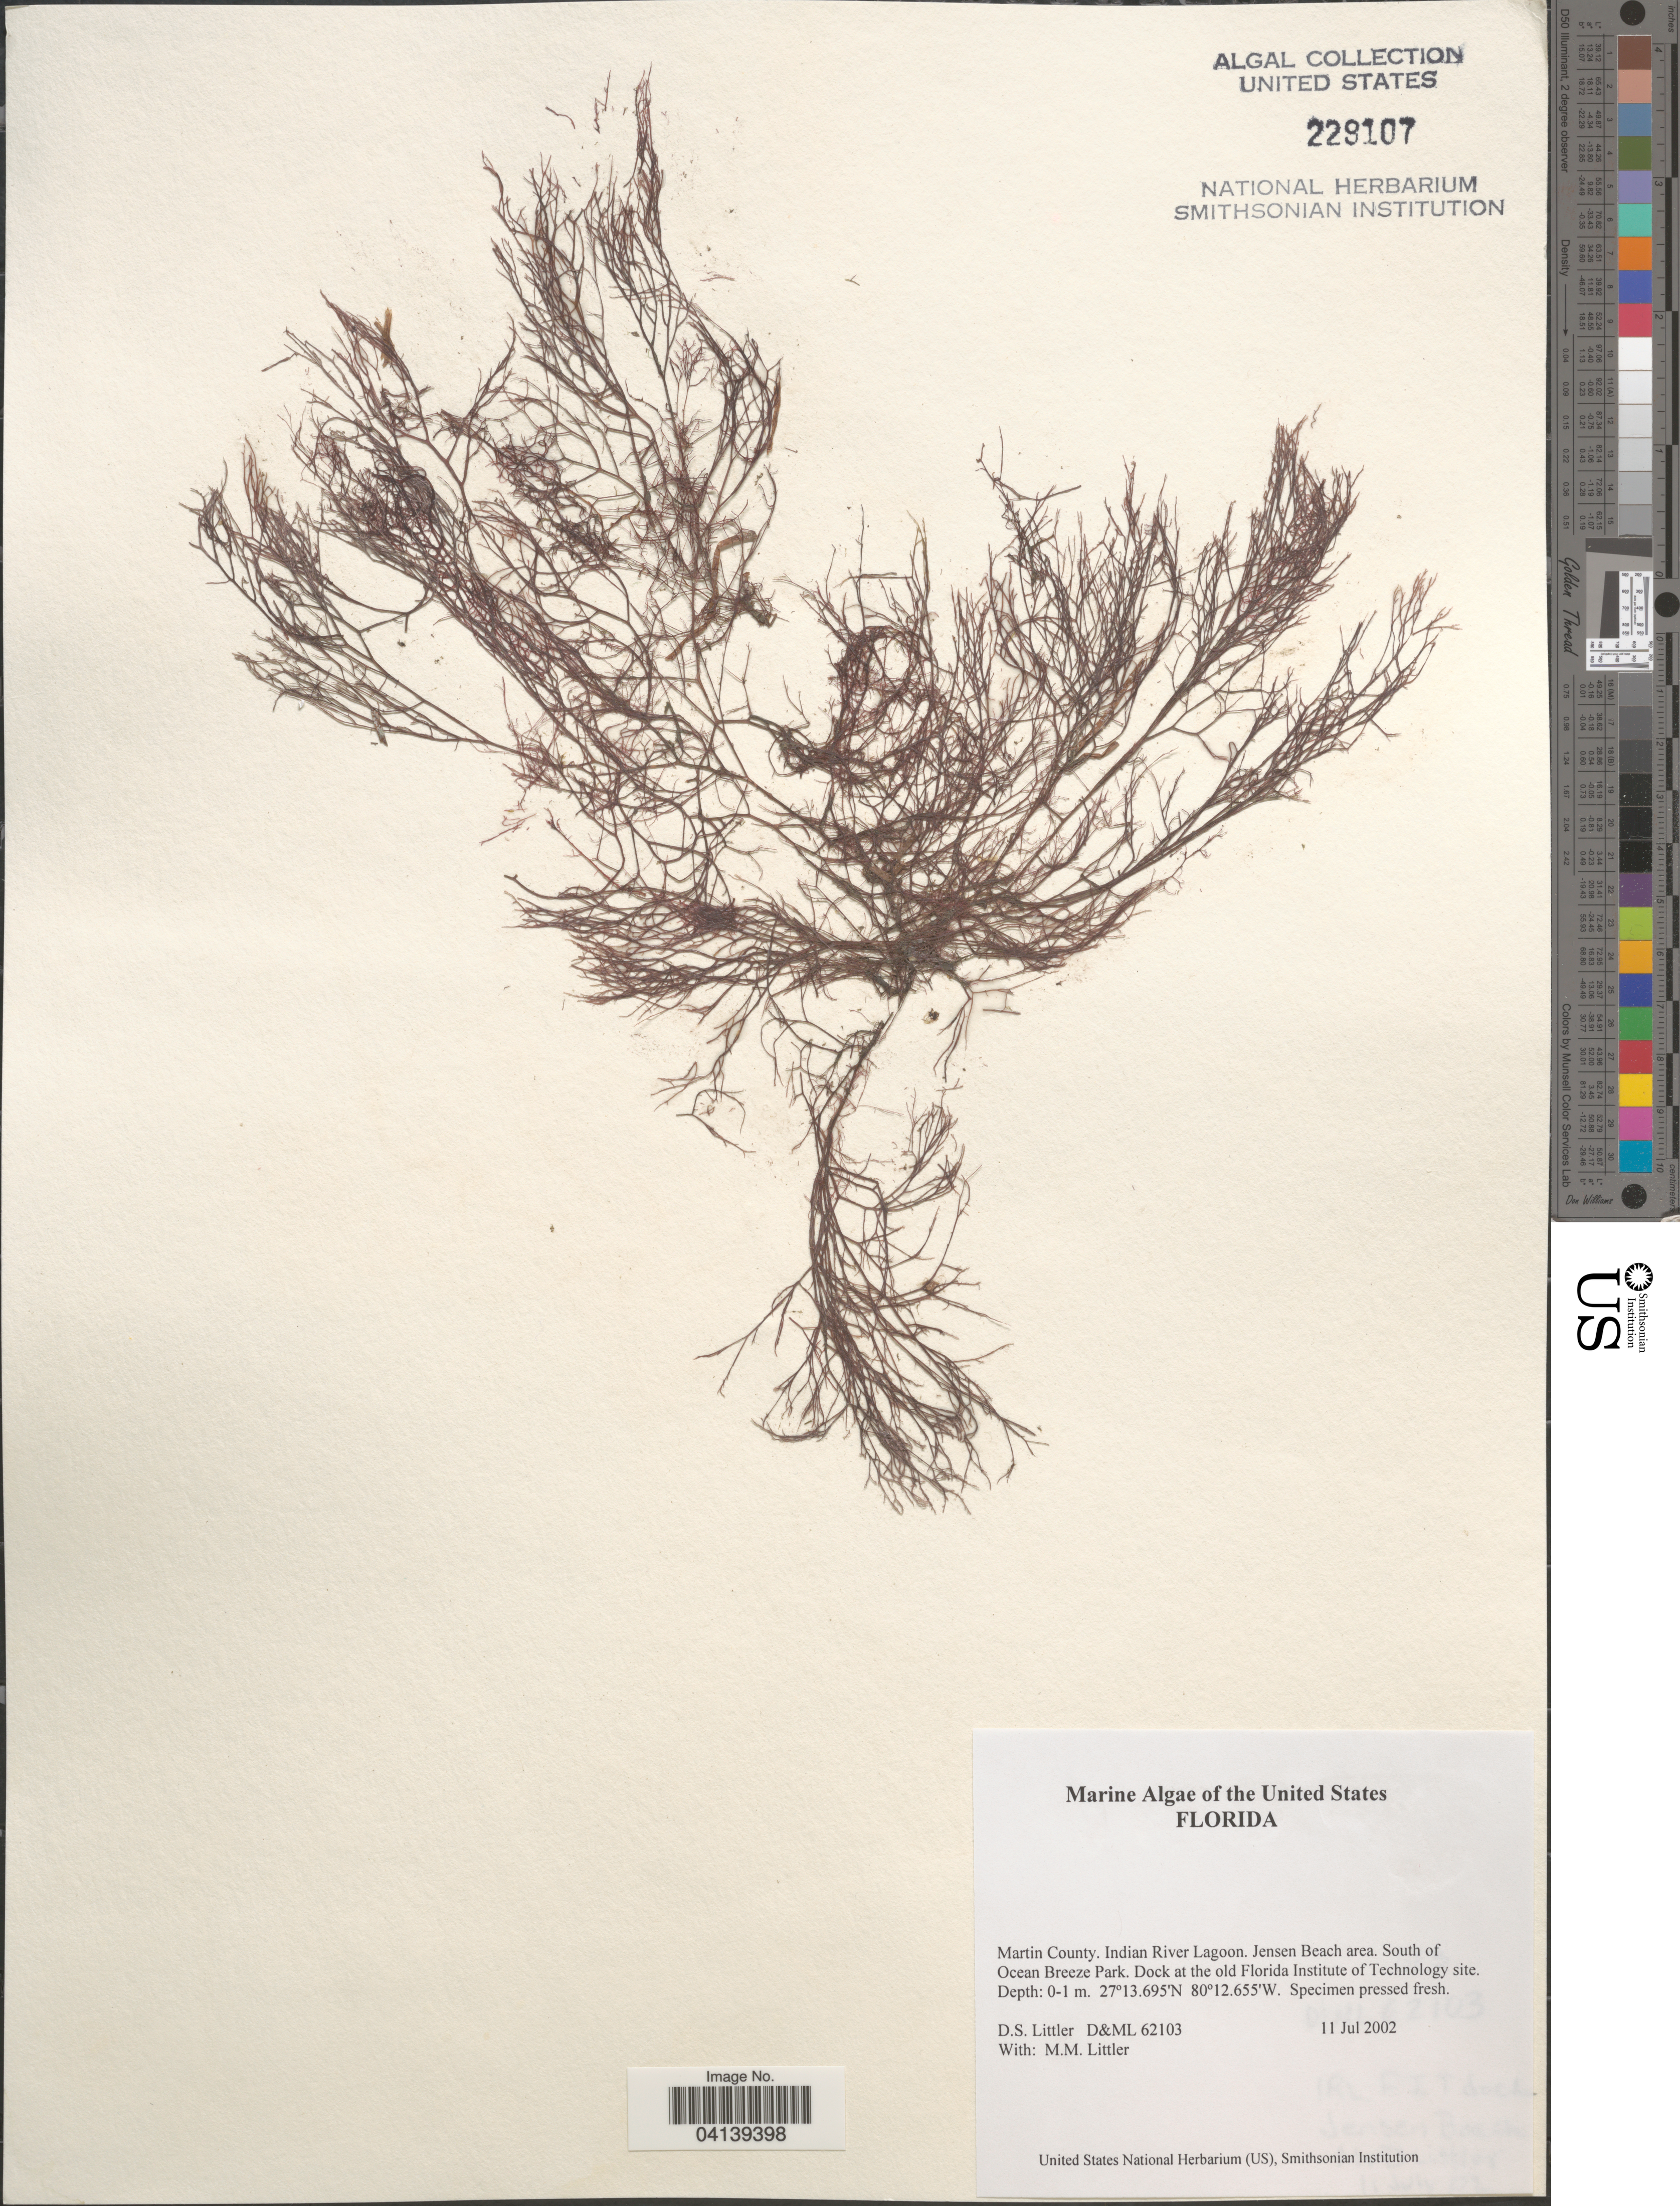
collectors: D. S. Littler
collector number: D&ML62103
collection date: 2002-07-11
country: United States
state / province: Florida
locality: Martin County. Indian River Lagoon. Jensen Beach area. South of Ocean Breeze Park. Dock at the old Florida Institute of Technology site.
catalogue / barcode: US 229107